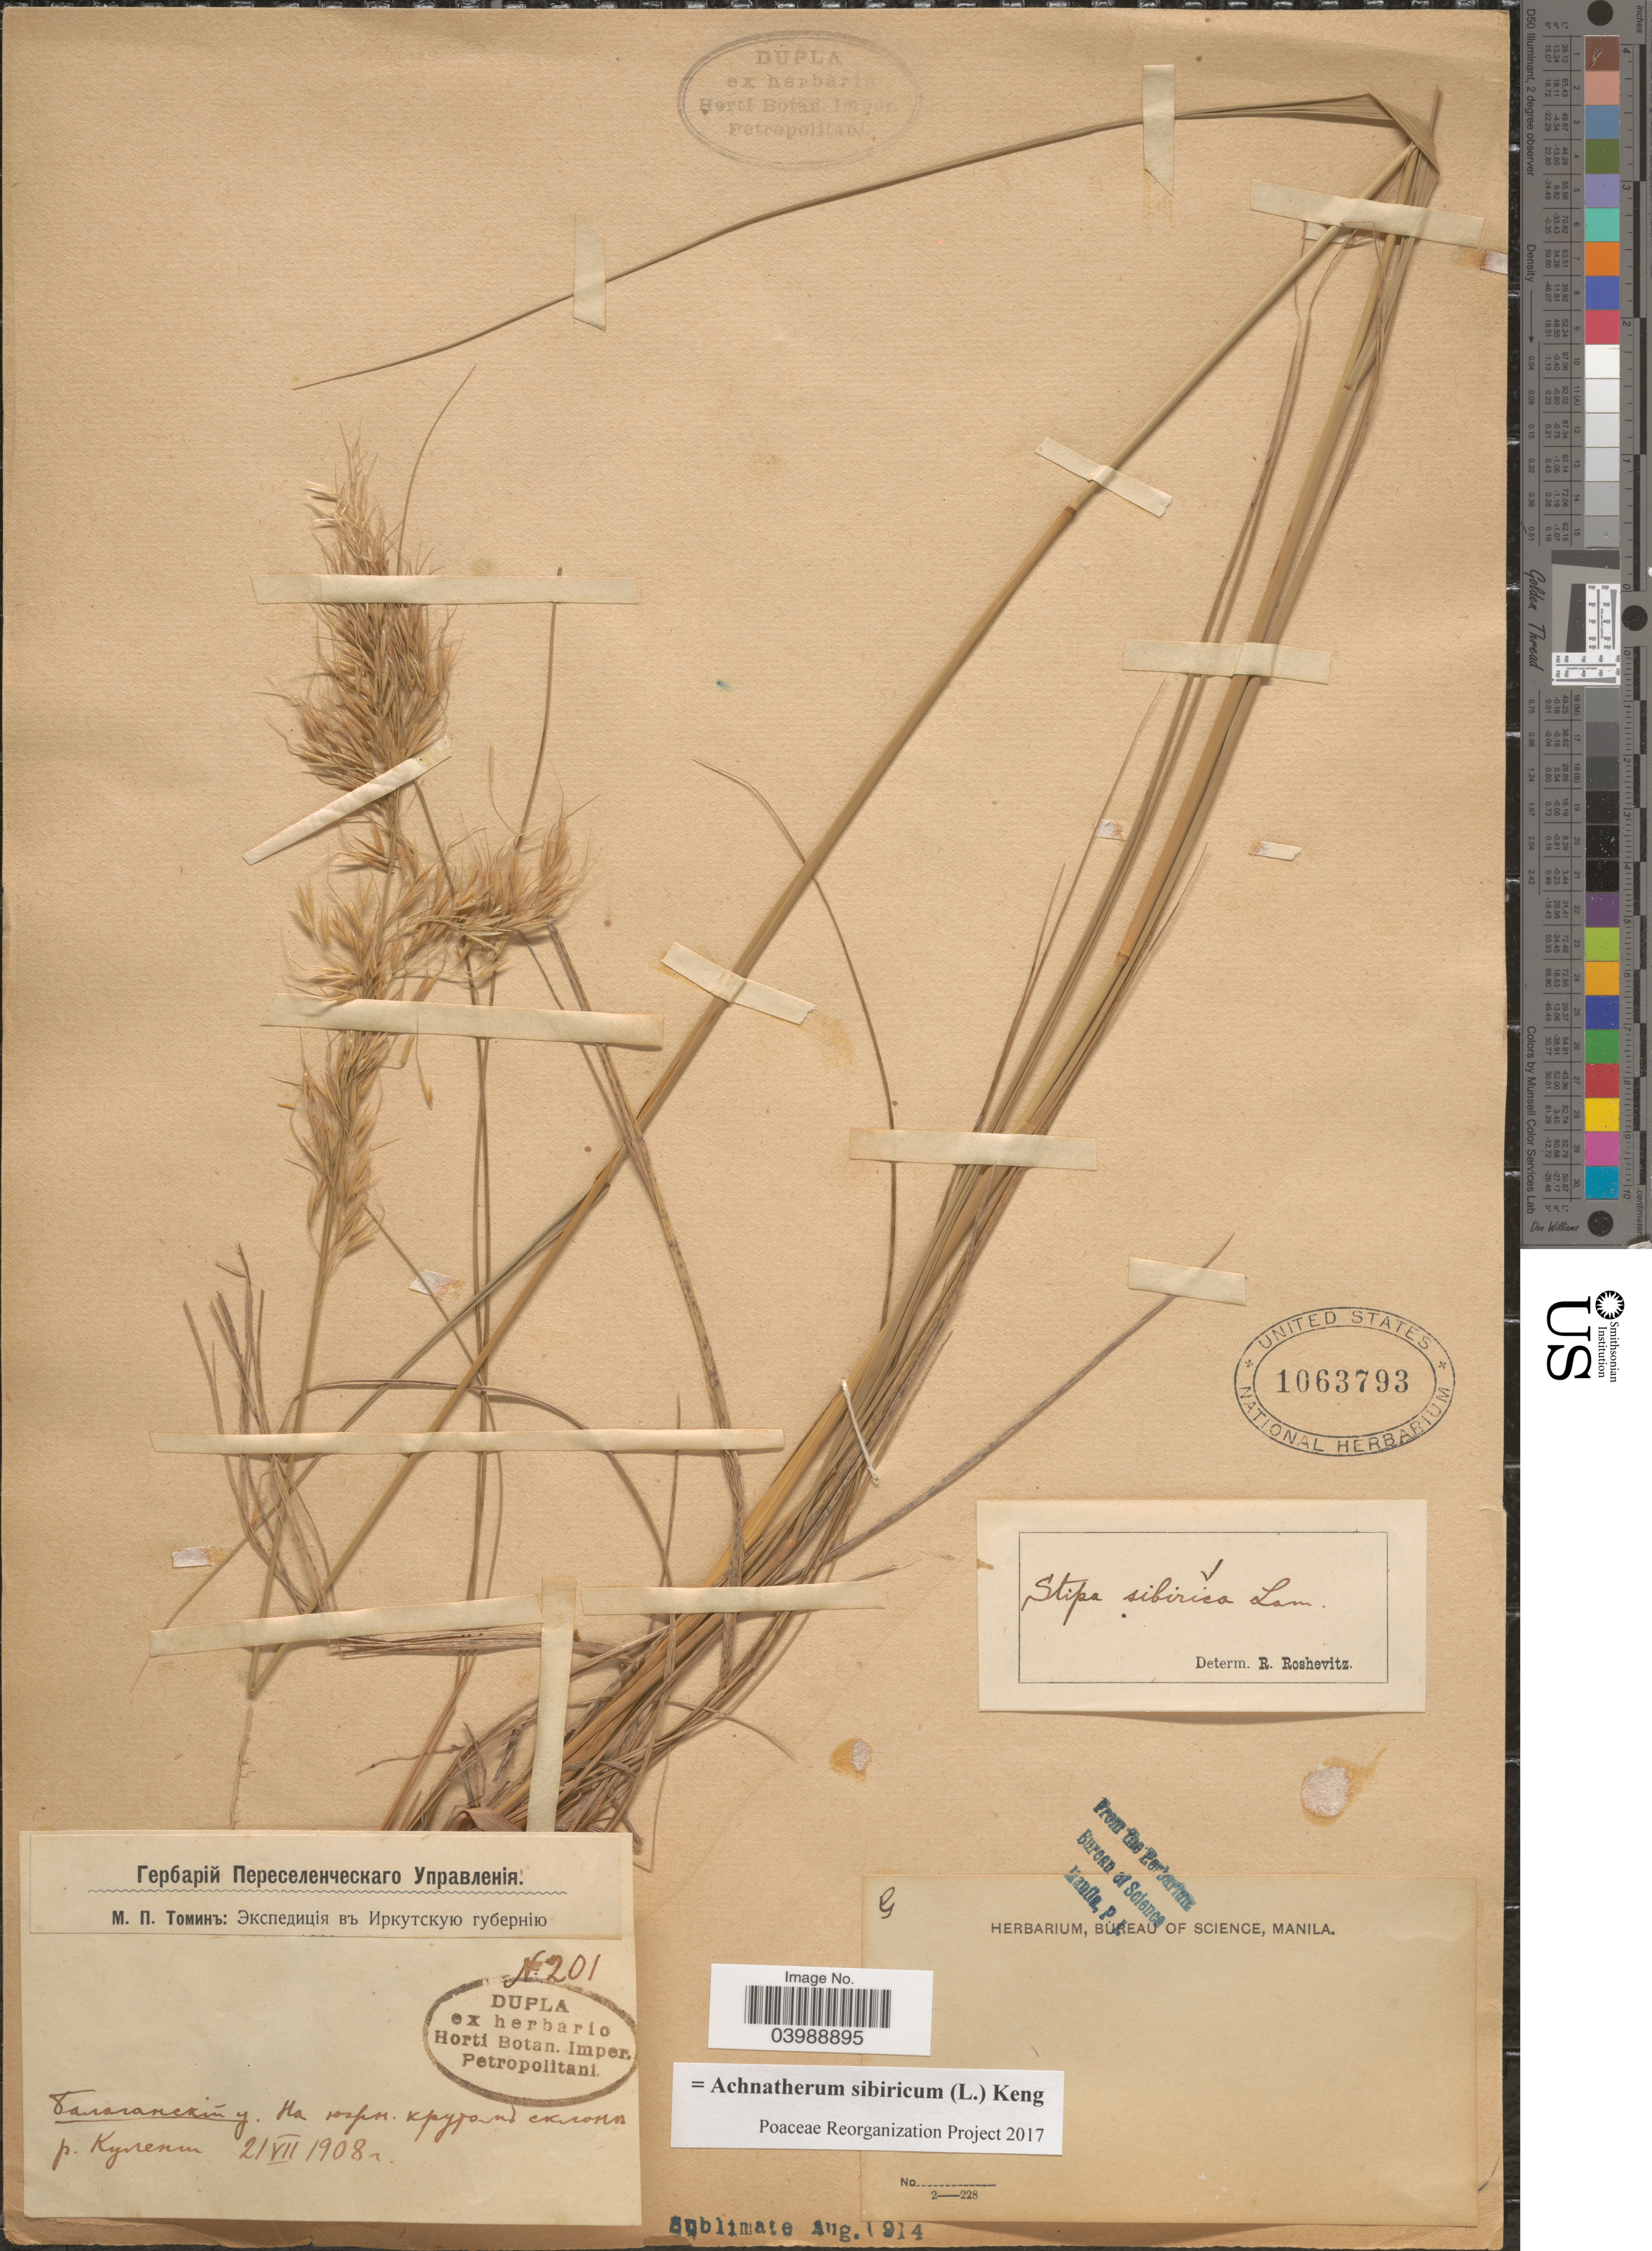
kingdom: Plantae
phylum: Tracheophyta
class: Liliopsida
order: Poales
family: Poaceae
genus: Achnatherum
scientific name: Achnatherum sibiricum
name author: (L.) Keng ex Tzvelev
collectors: M. P. Tomin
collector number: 201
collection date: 1908-07-21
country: Russian Federation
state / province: Irkutsk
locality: District Balaganskiy, south shore of river Kulenga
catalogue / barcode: US 1063793